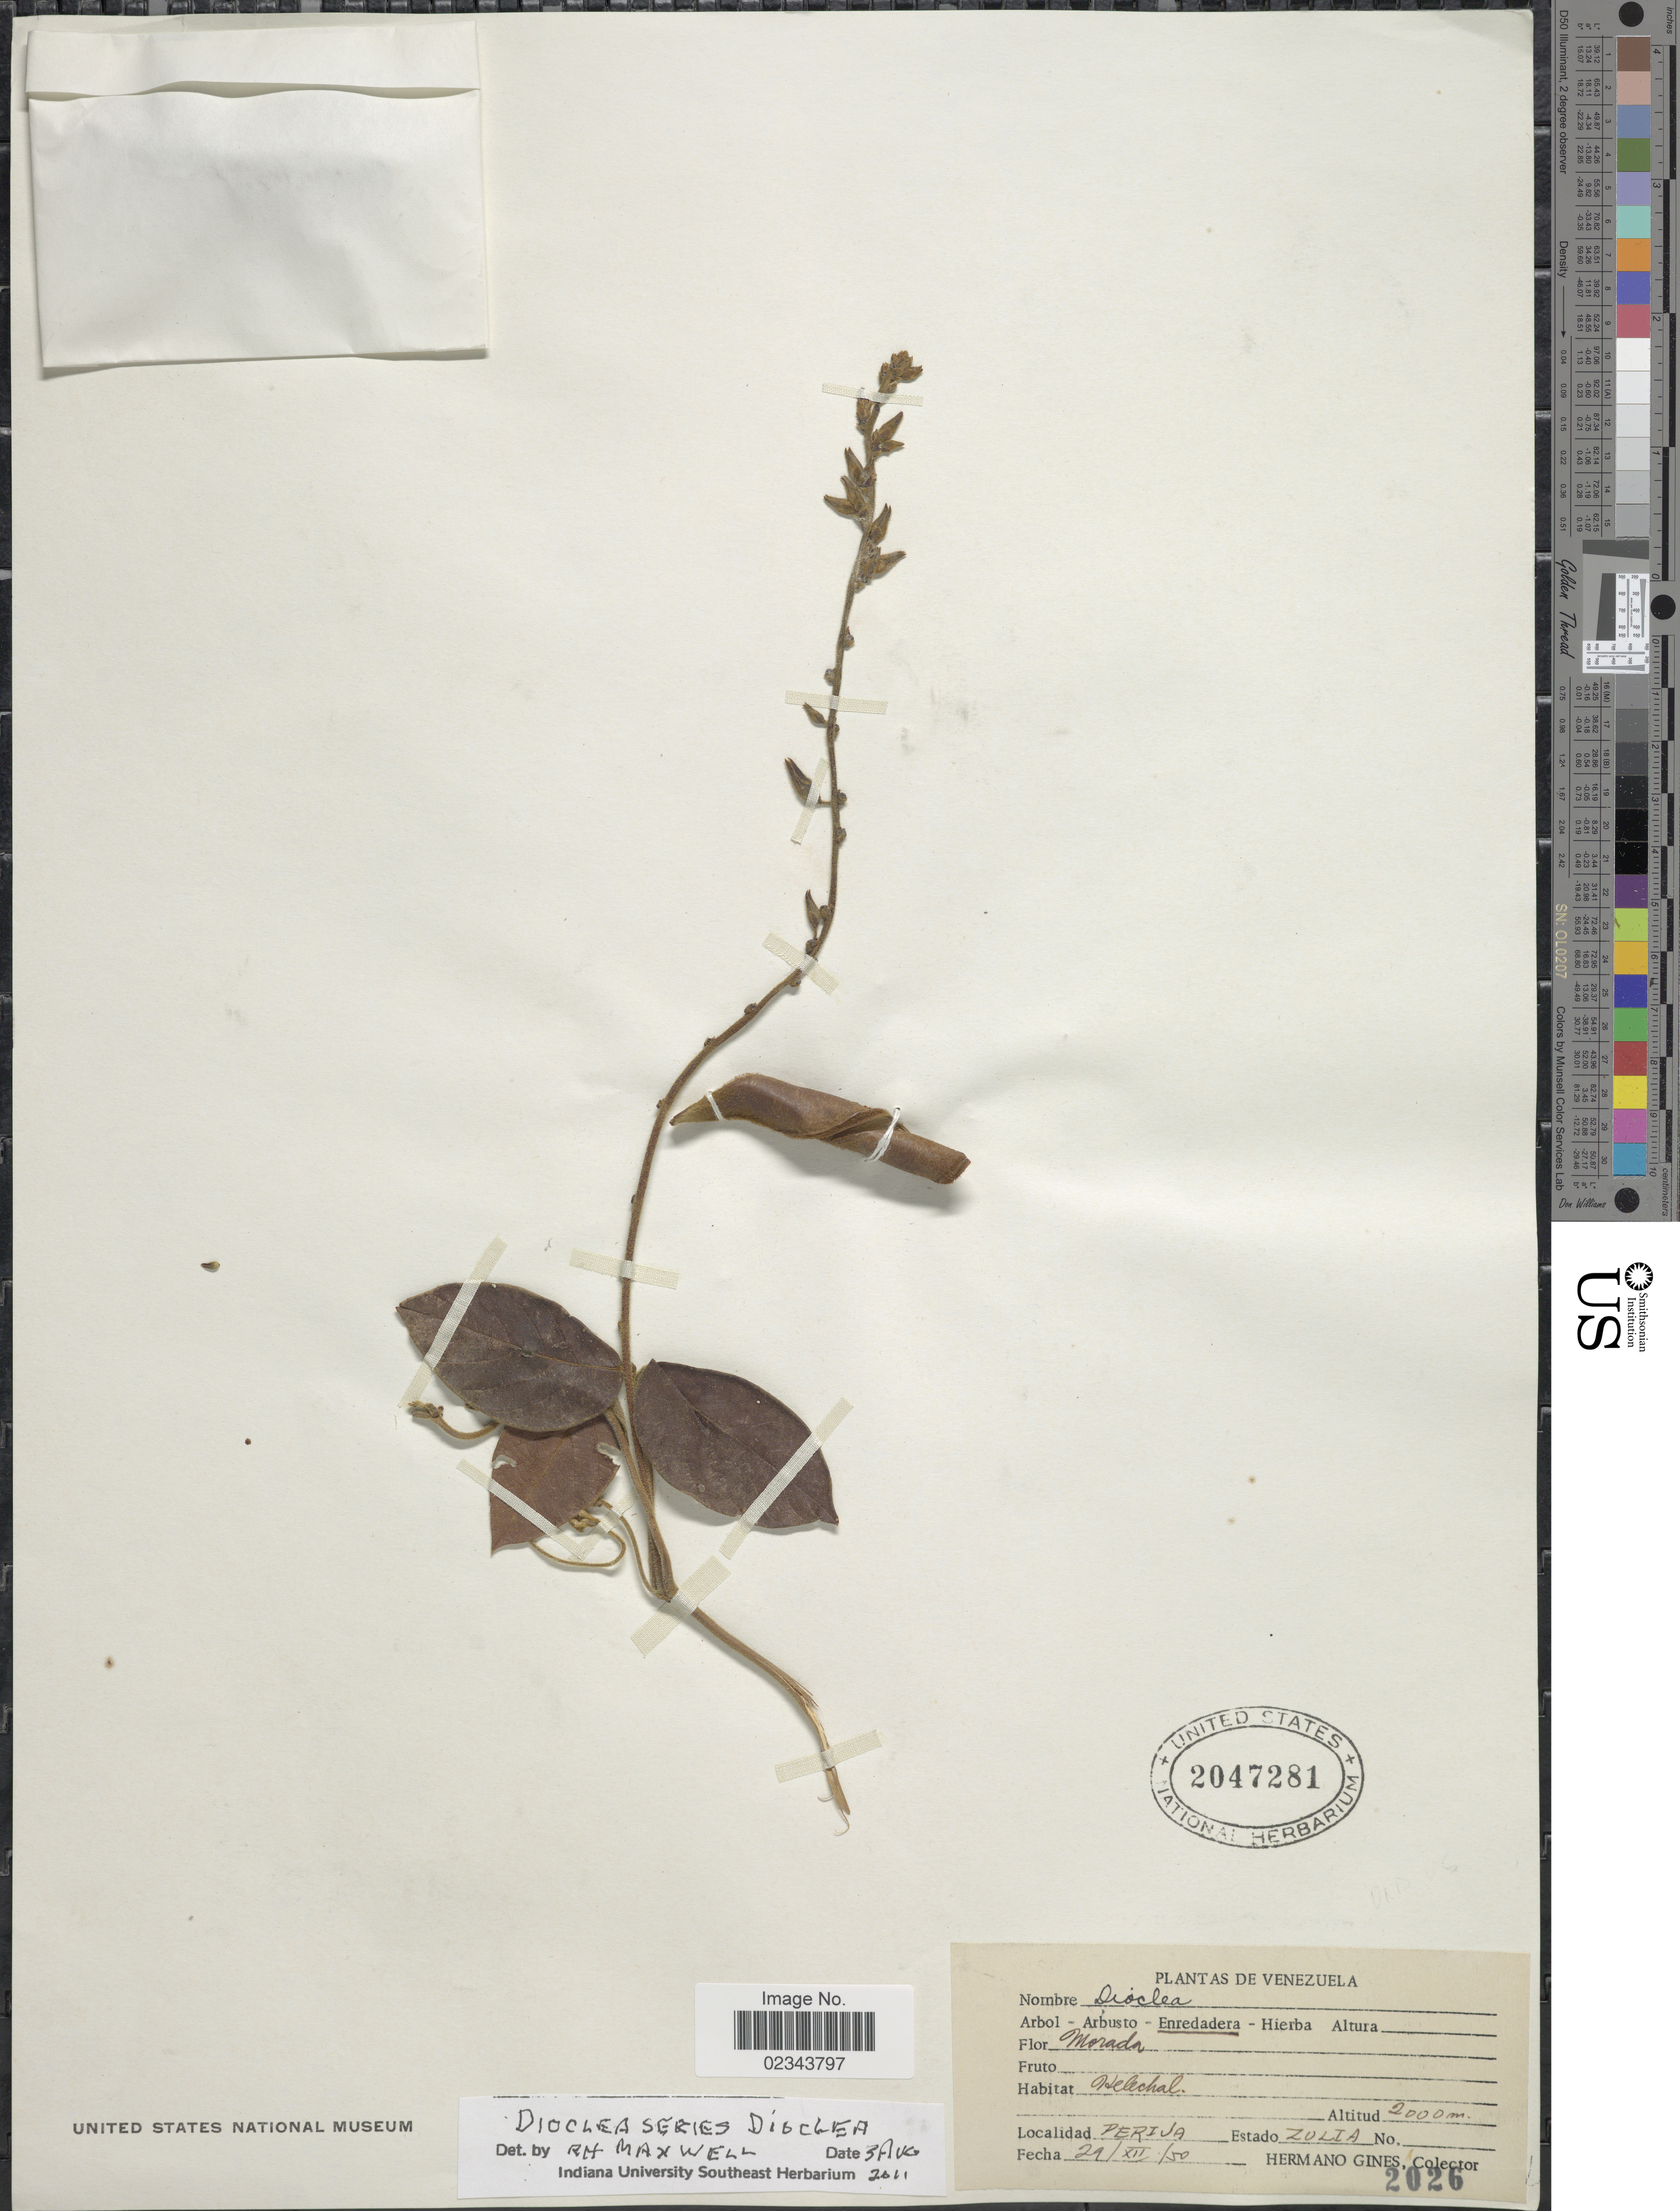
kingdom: Plantae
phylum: Tracheophyta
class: Magnoliopsida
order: Fabales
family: Fabaceae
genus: Dioclea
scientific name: Dioclea sp.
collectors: Bro. Gines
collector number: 2026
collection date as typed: Transcribed d/m/y: 29/12/50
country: Venezuela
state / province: Zulia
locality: Perija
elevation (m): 2000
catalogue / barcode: US 2047281